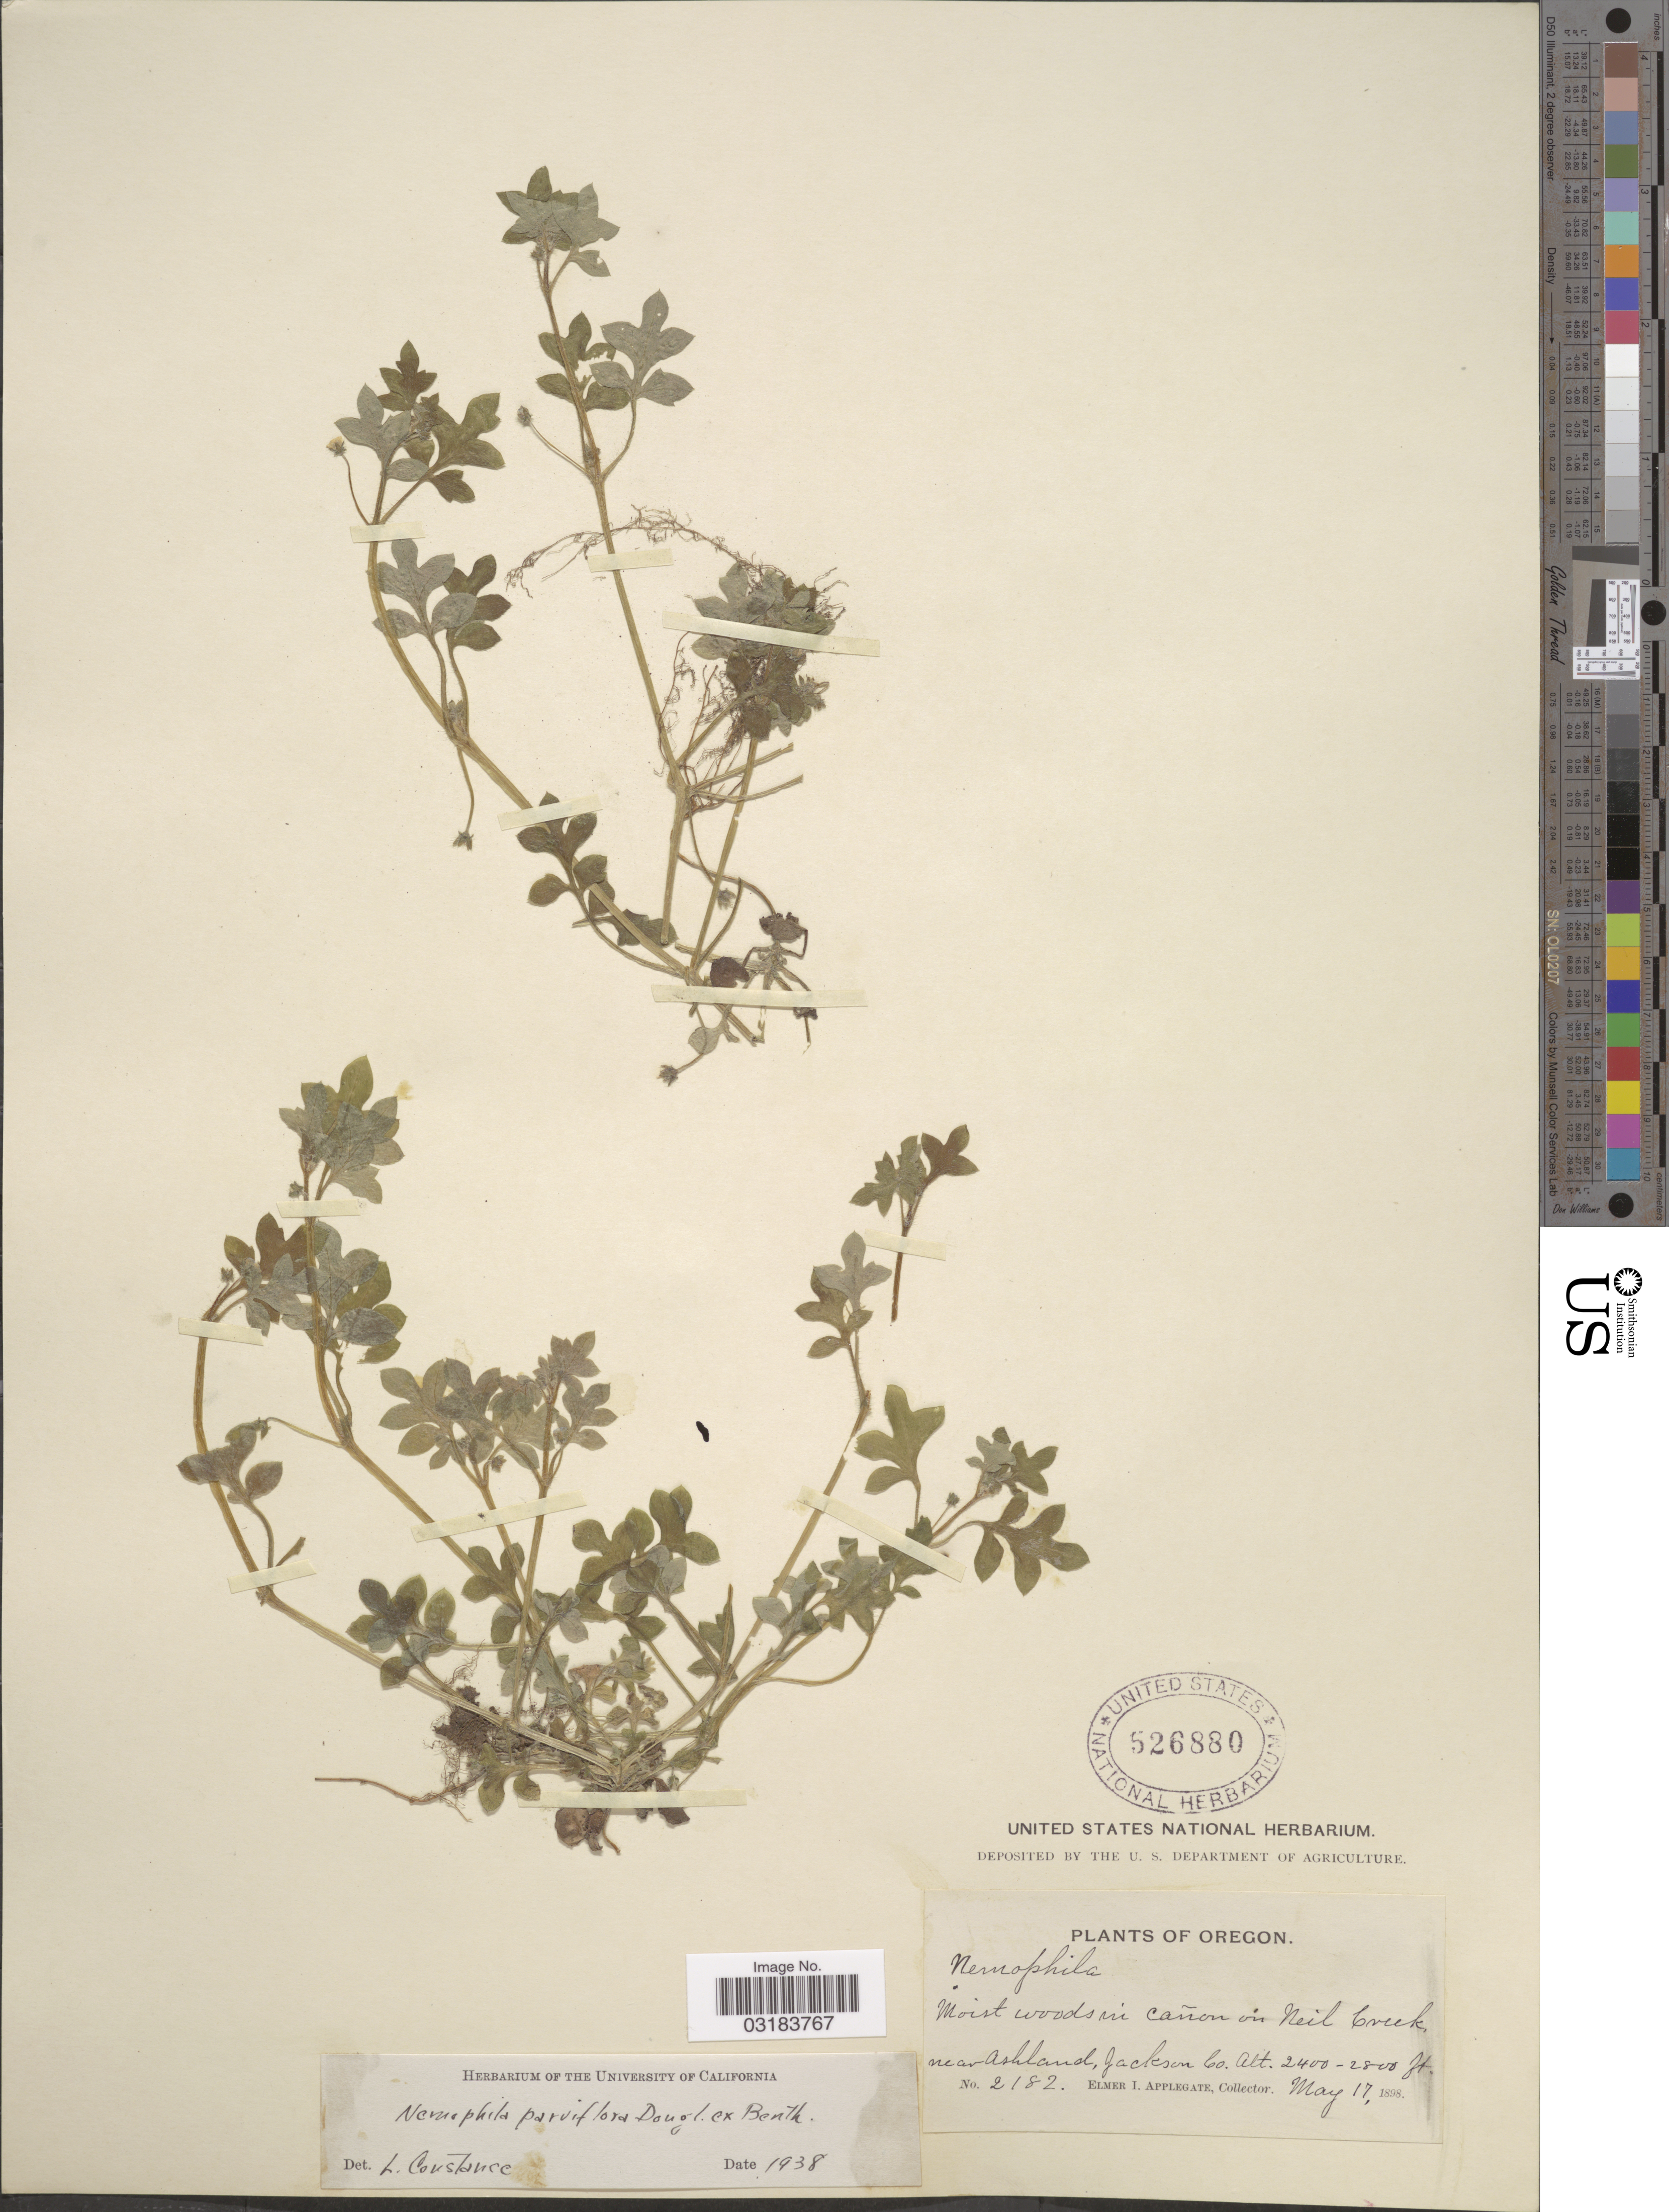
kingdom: Plantae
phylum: Tracheophyta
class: Magnoliopsida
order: Boraginales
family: Hydrophyllaceae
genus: Nemophila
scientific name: Nemophila parviflora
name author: Douglas ex Benth.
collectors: E. I. Applegate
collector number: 2182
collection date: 1898-05-17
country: United States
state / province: Oregon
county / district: Jackson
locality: Cañon on Neil Creek, near Ashland, Jackson Co.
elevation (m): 732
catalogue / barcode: US 526880